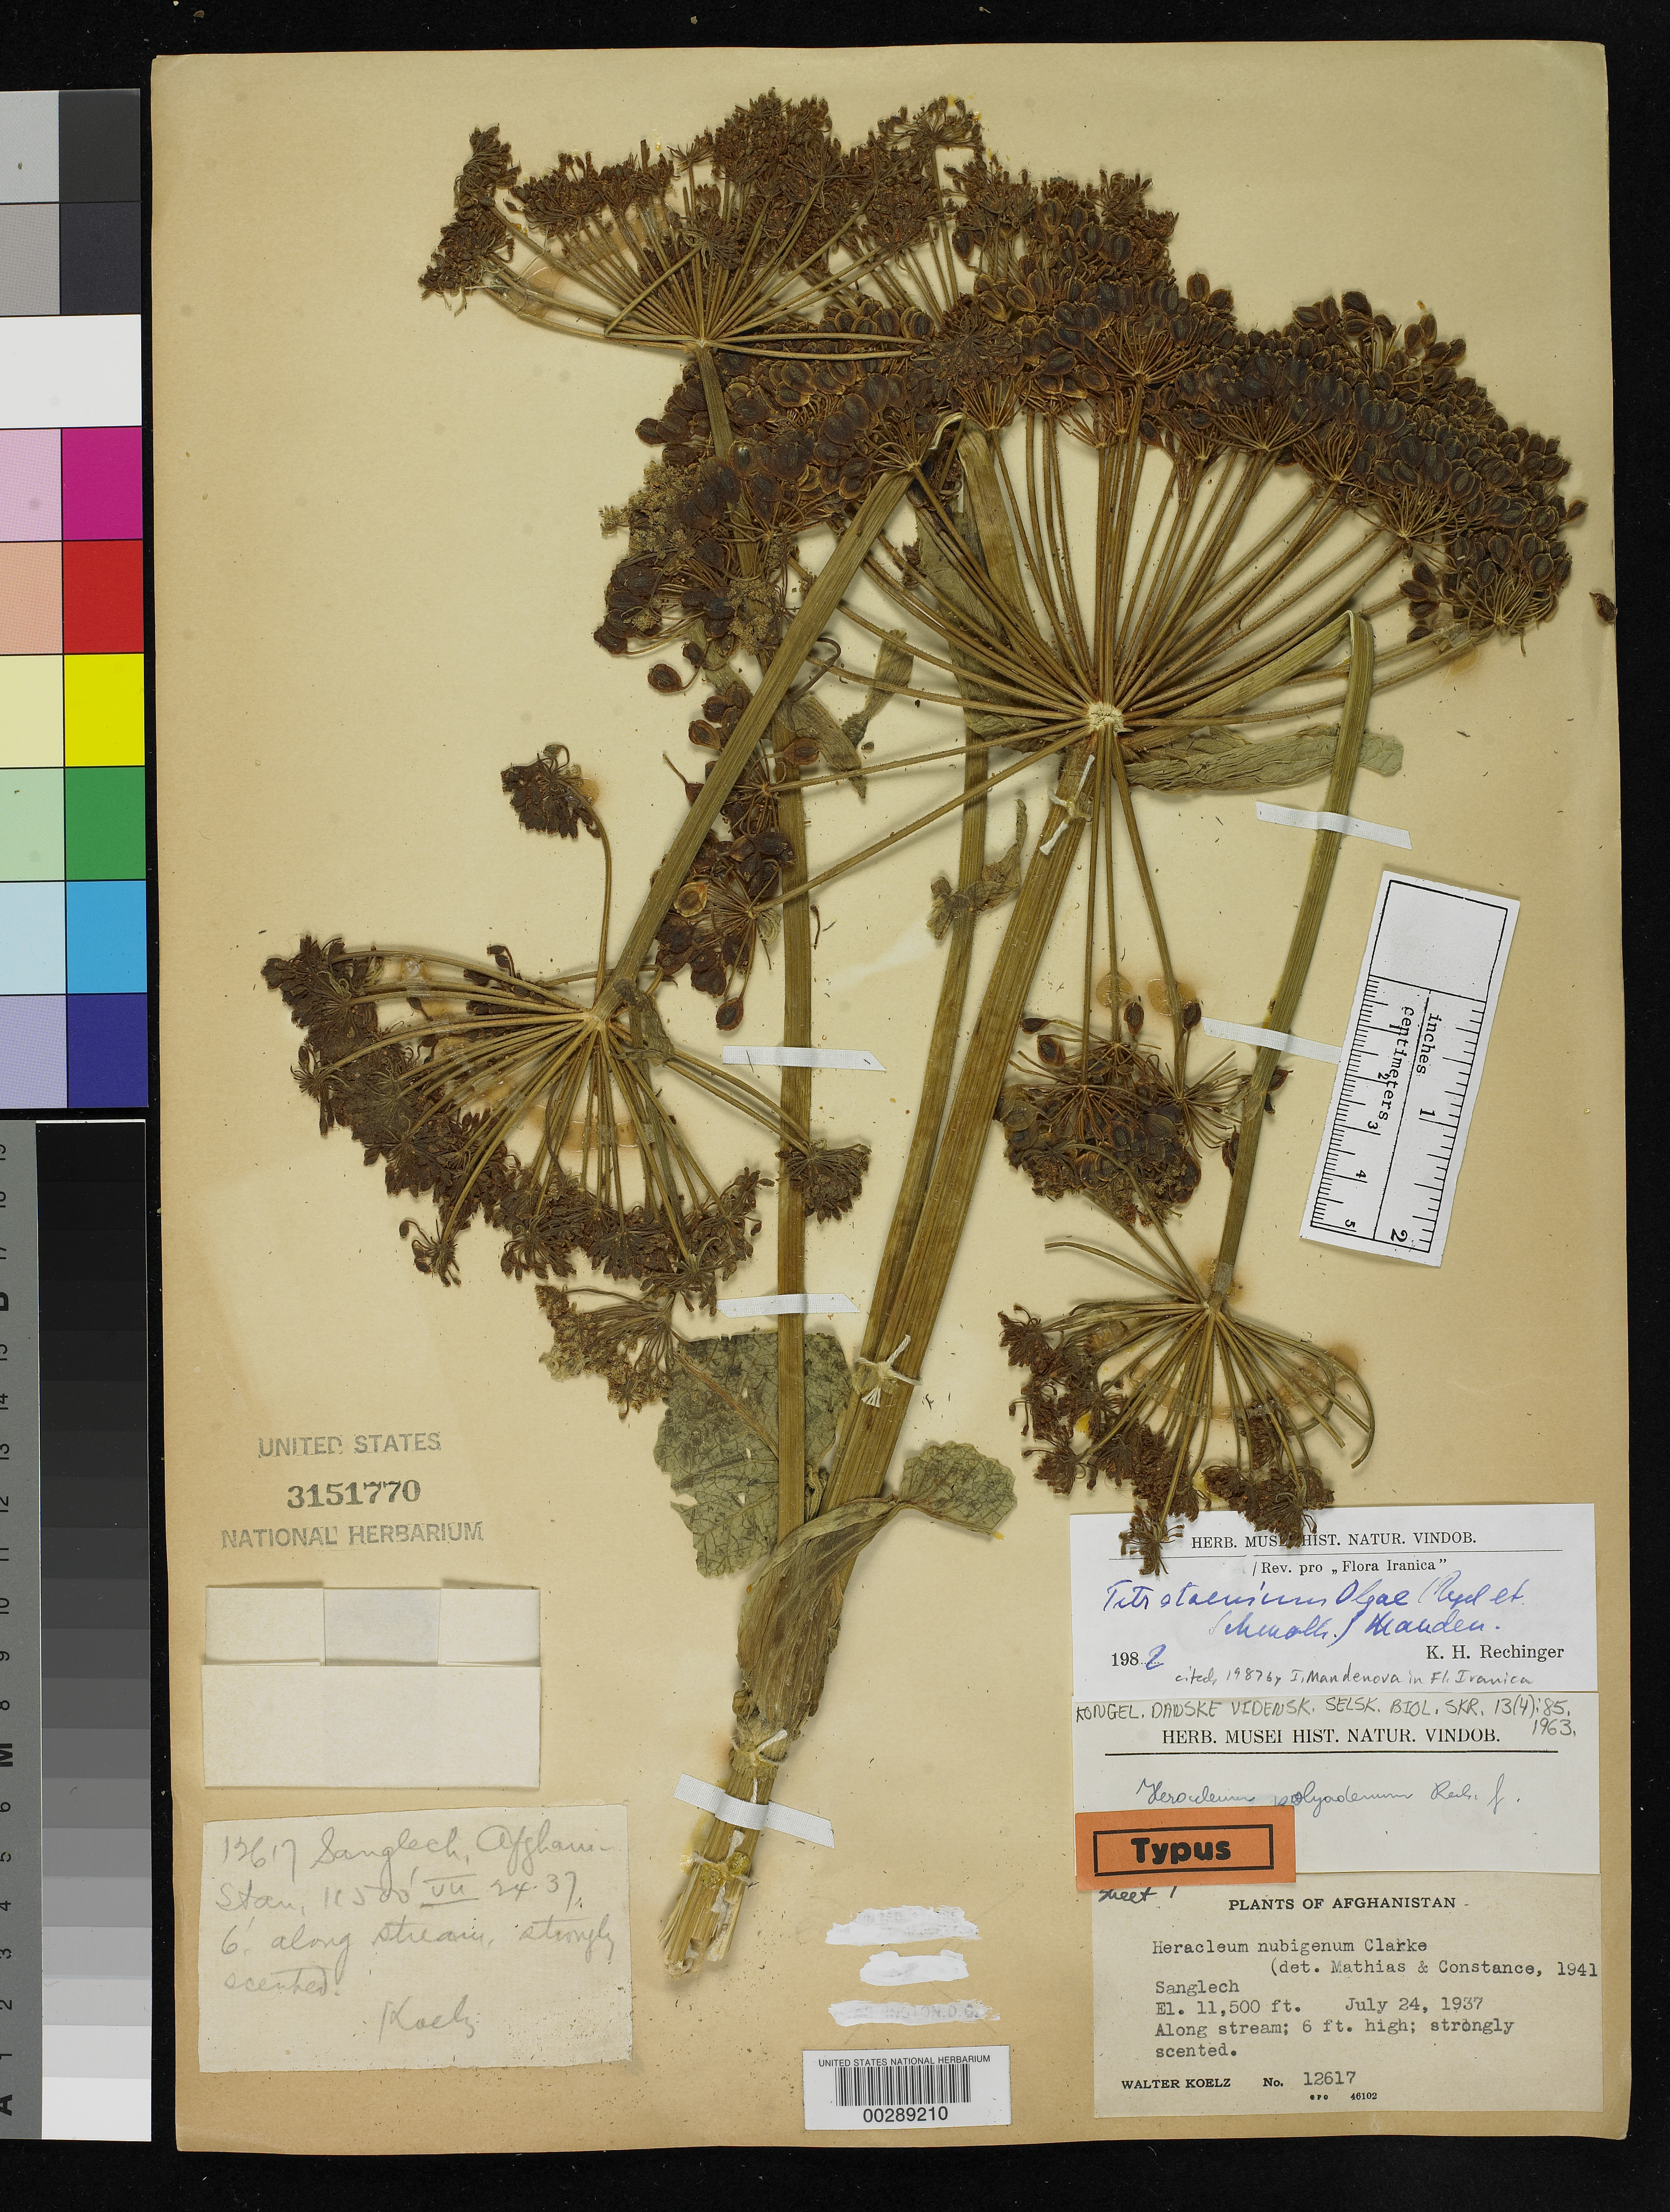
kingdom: Plantae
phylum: Tracheophyta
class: Magnoliopsida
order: Apiales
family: Apiaceae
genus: Heracleum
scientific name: Heracleum polyadenum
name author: Rech. f.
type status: Holotype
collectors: W. N. Koelz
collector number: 12617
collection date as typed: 24 Jul 1937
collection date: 1937-07-24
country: Afghanistan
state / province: Minjan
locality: Sanglich, Nuristan.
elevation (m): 3505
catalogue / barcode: US 3151770